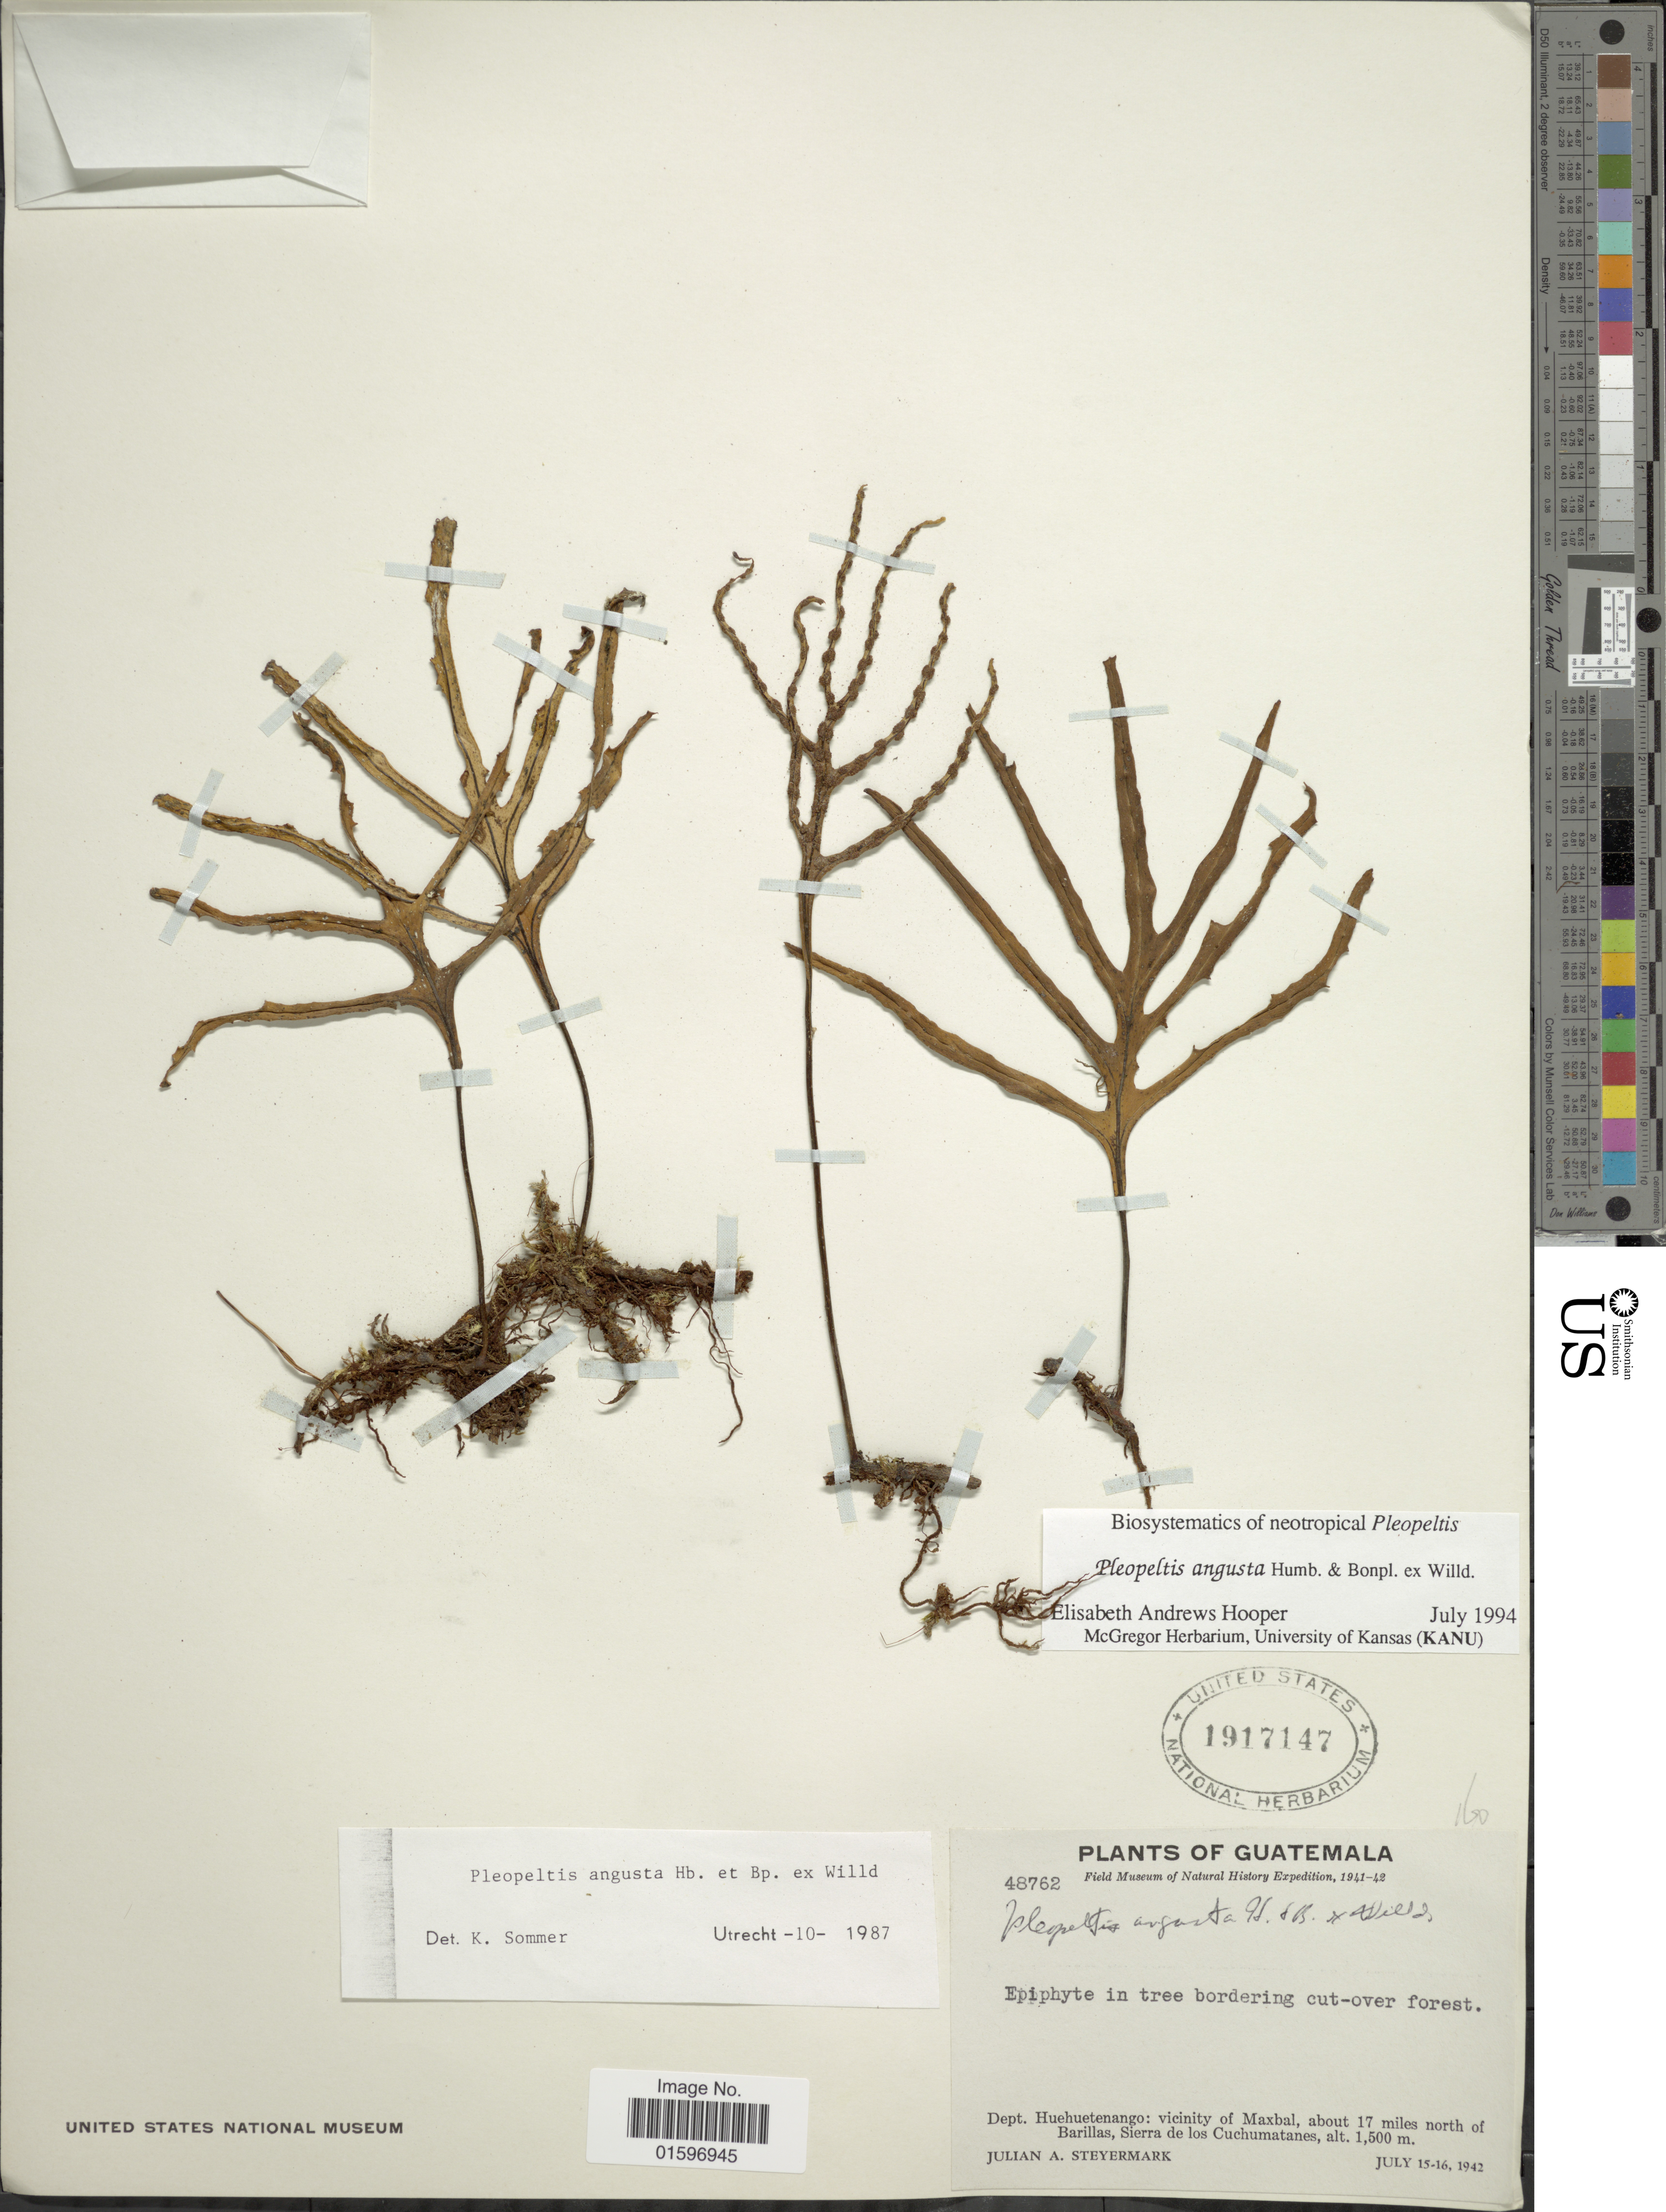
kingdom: Plantae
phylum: Tracheophyta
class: Polypodiopsida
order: Polypodiales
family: Polypodiaceae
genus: Pleopeltis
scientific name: Pleopeltis angusta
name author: Humb. & Bonap. ex Willd.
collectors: J. Steyermark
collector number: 48762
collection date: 1942-07-15/1942-07-16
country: Guatemala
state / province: Huehuetenango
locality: Dept. Huehuetenango: vicinity of Maxbal, about 17 miles north of Barillas, Sierra de los Cuchumatanes.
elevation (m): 1500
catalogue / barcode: US 1917147